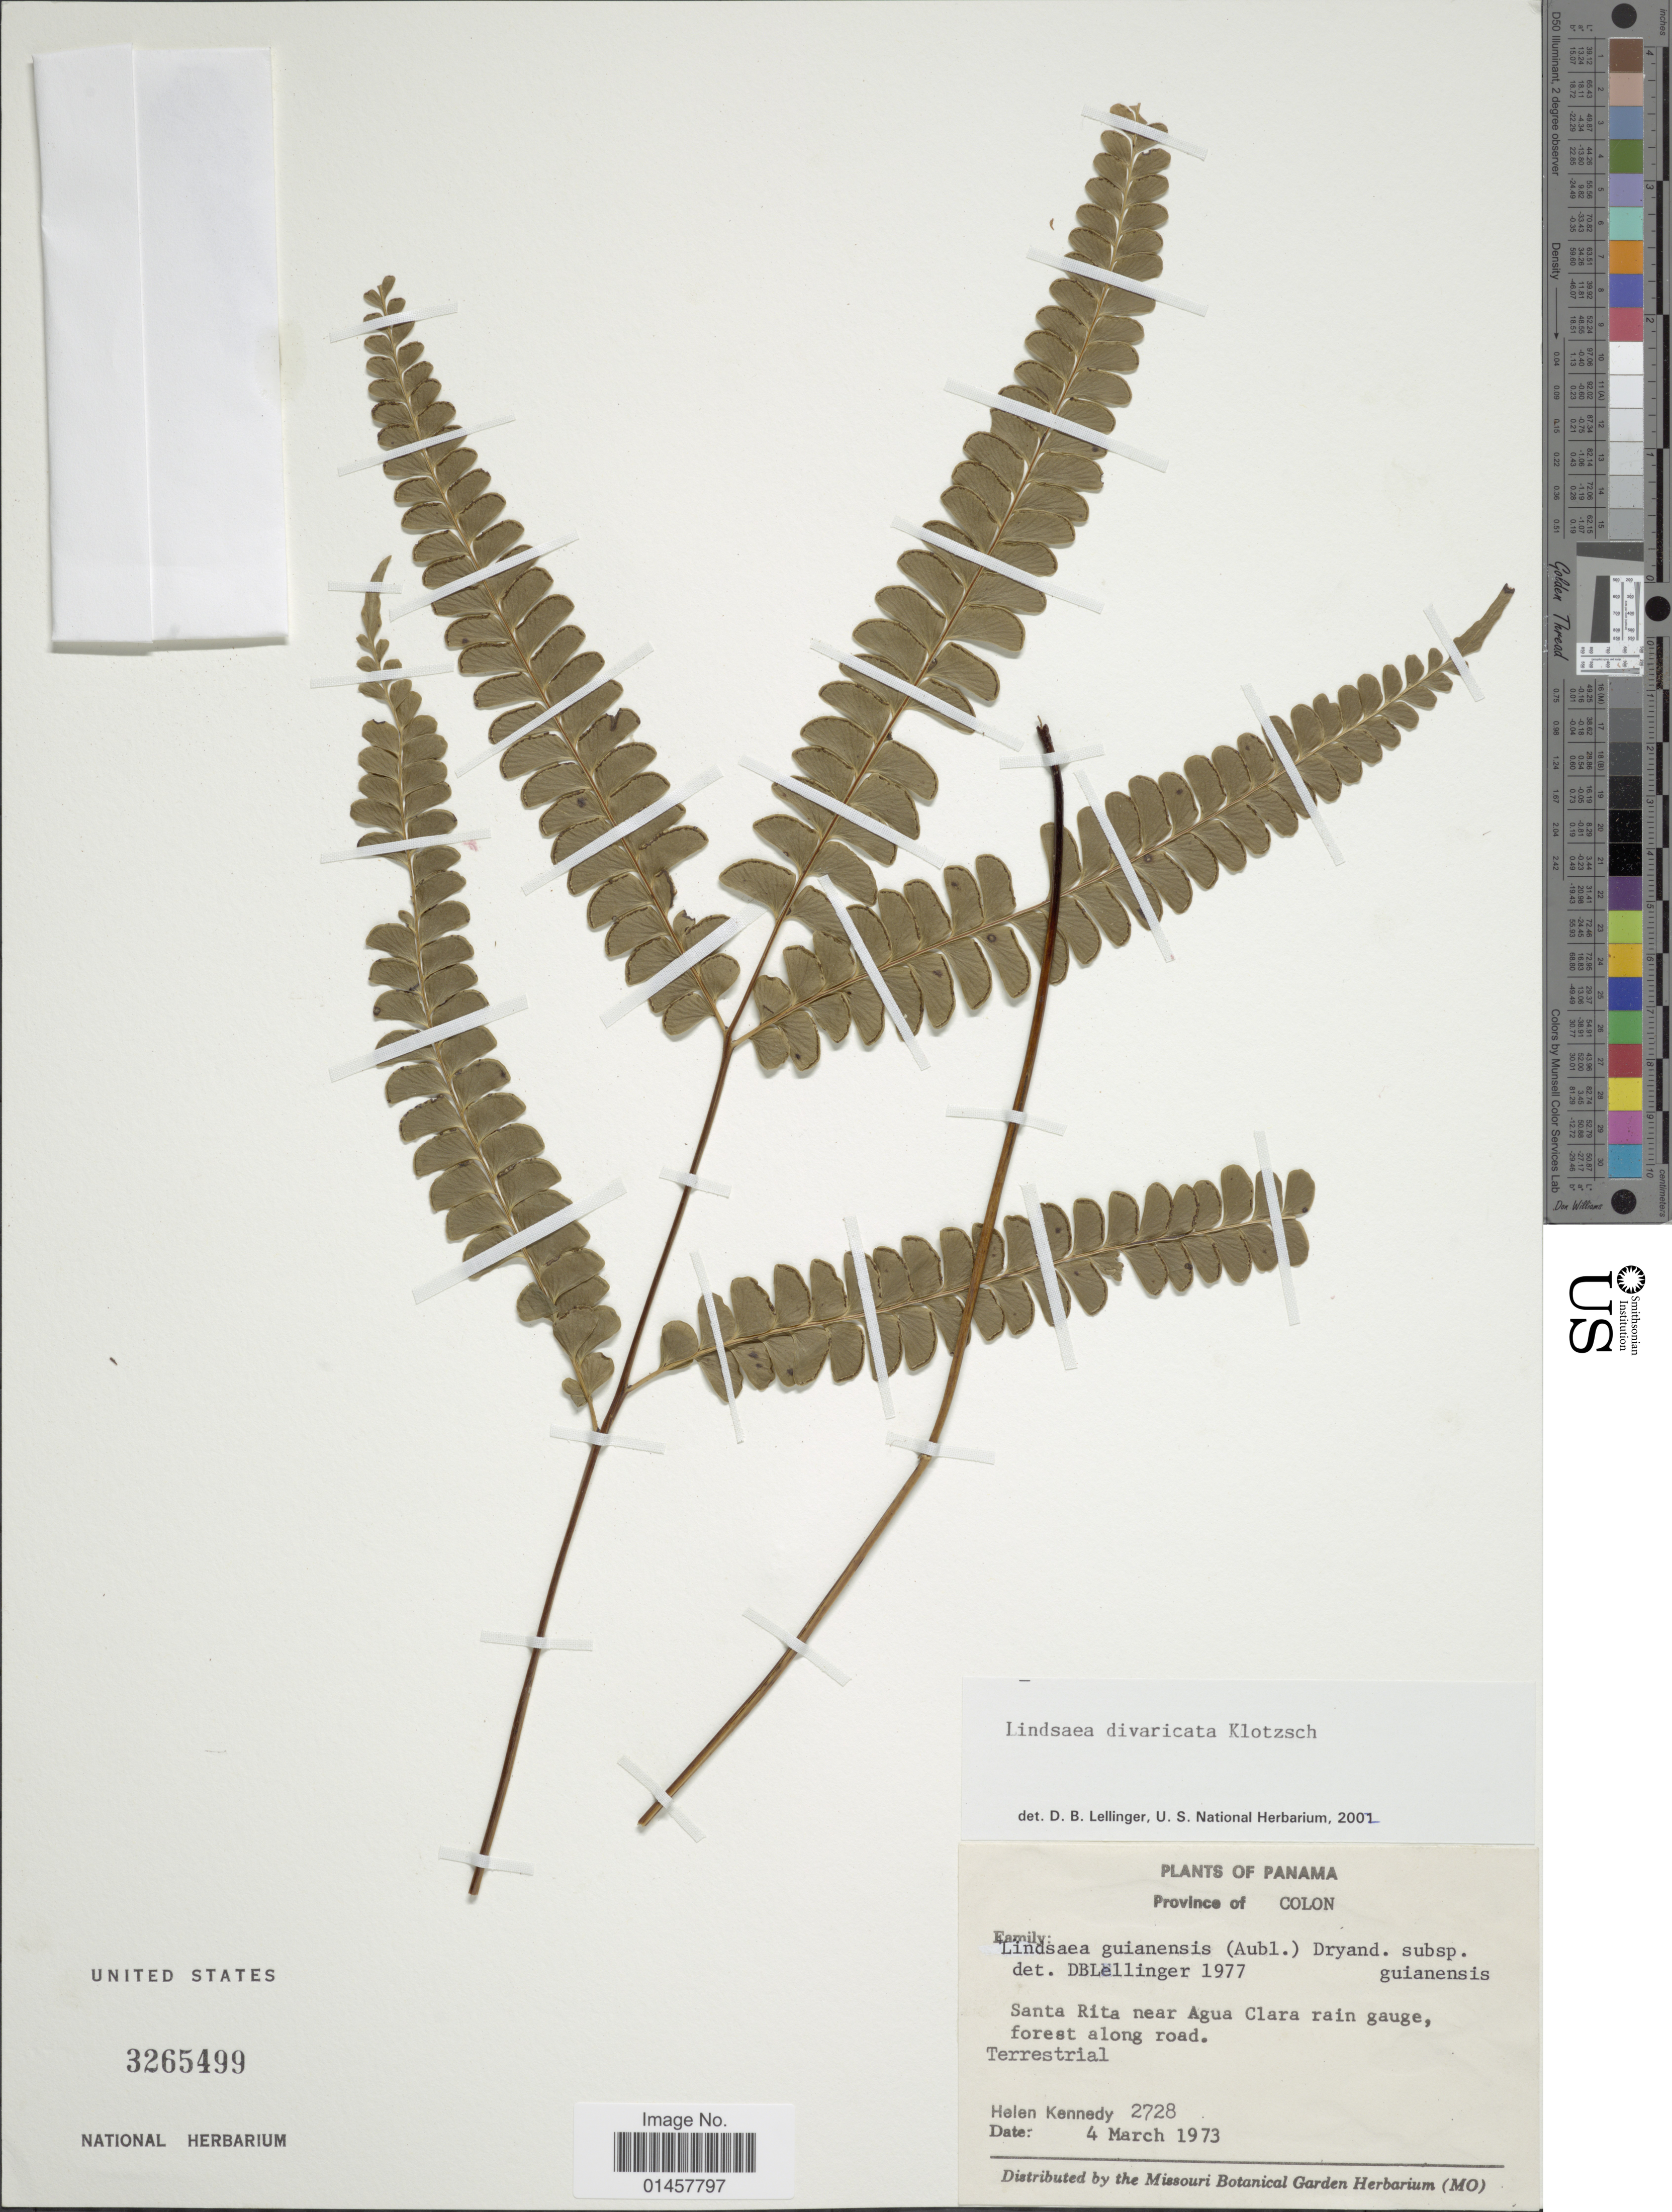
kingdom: Plantae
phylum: Tracheophyta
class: Polypodiopsida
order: Polypodiales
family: Lindsaeaceae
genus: Lindsaea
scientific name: Lindsaea divaricata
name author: Klotzsch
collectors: H. Kennedy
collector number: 2728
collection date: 1973-03-04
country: Panama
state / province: Colón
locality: Province of Colon, Santa Rita near Agua Clara rain gauge, forest along road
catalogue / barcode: US 3265499